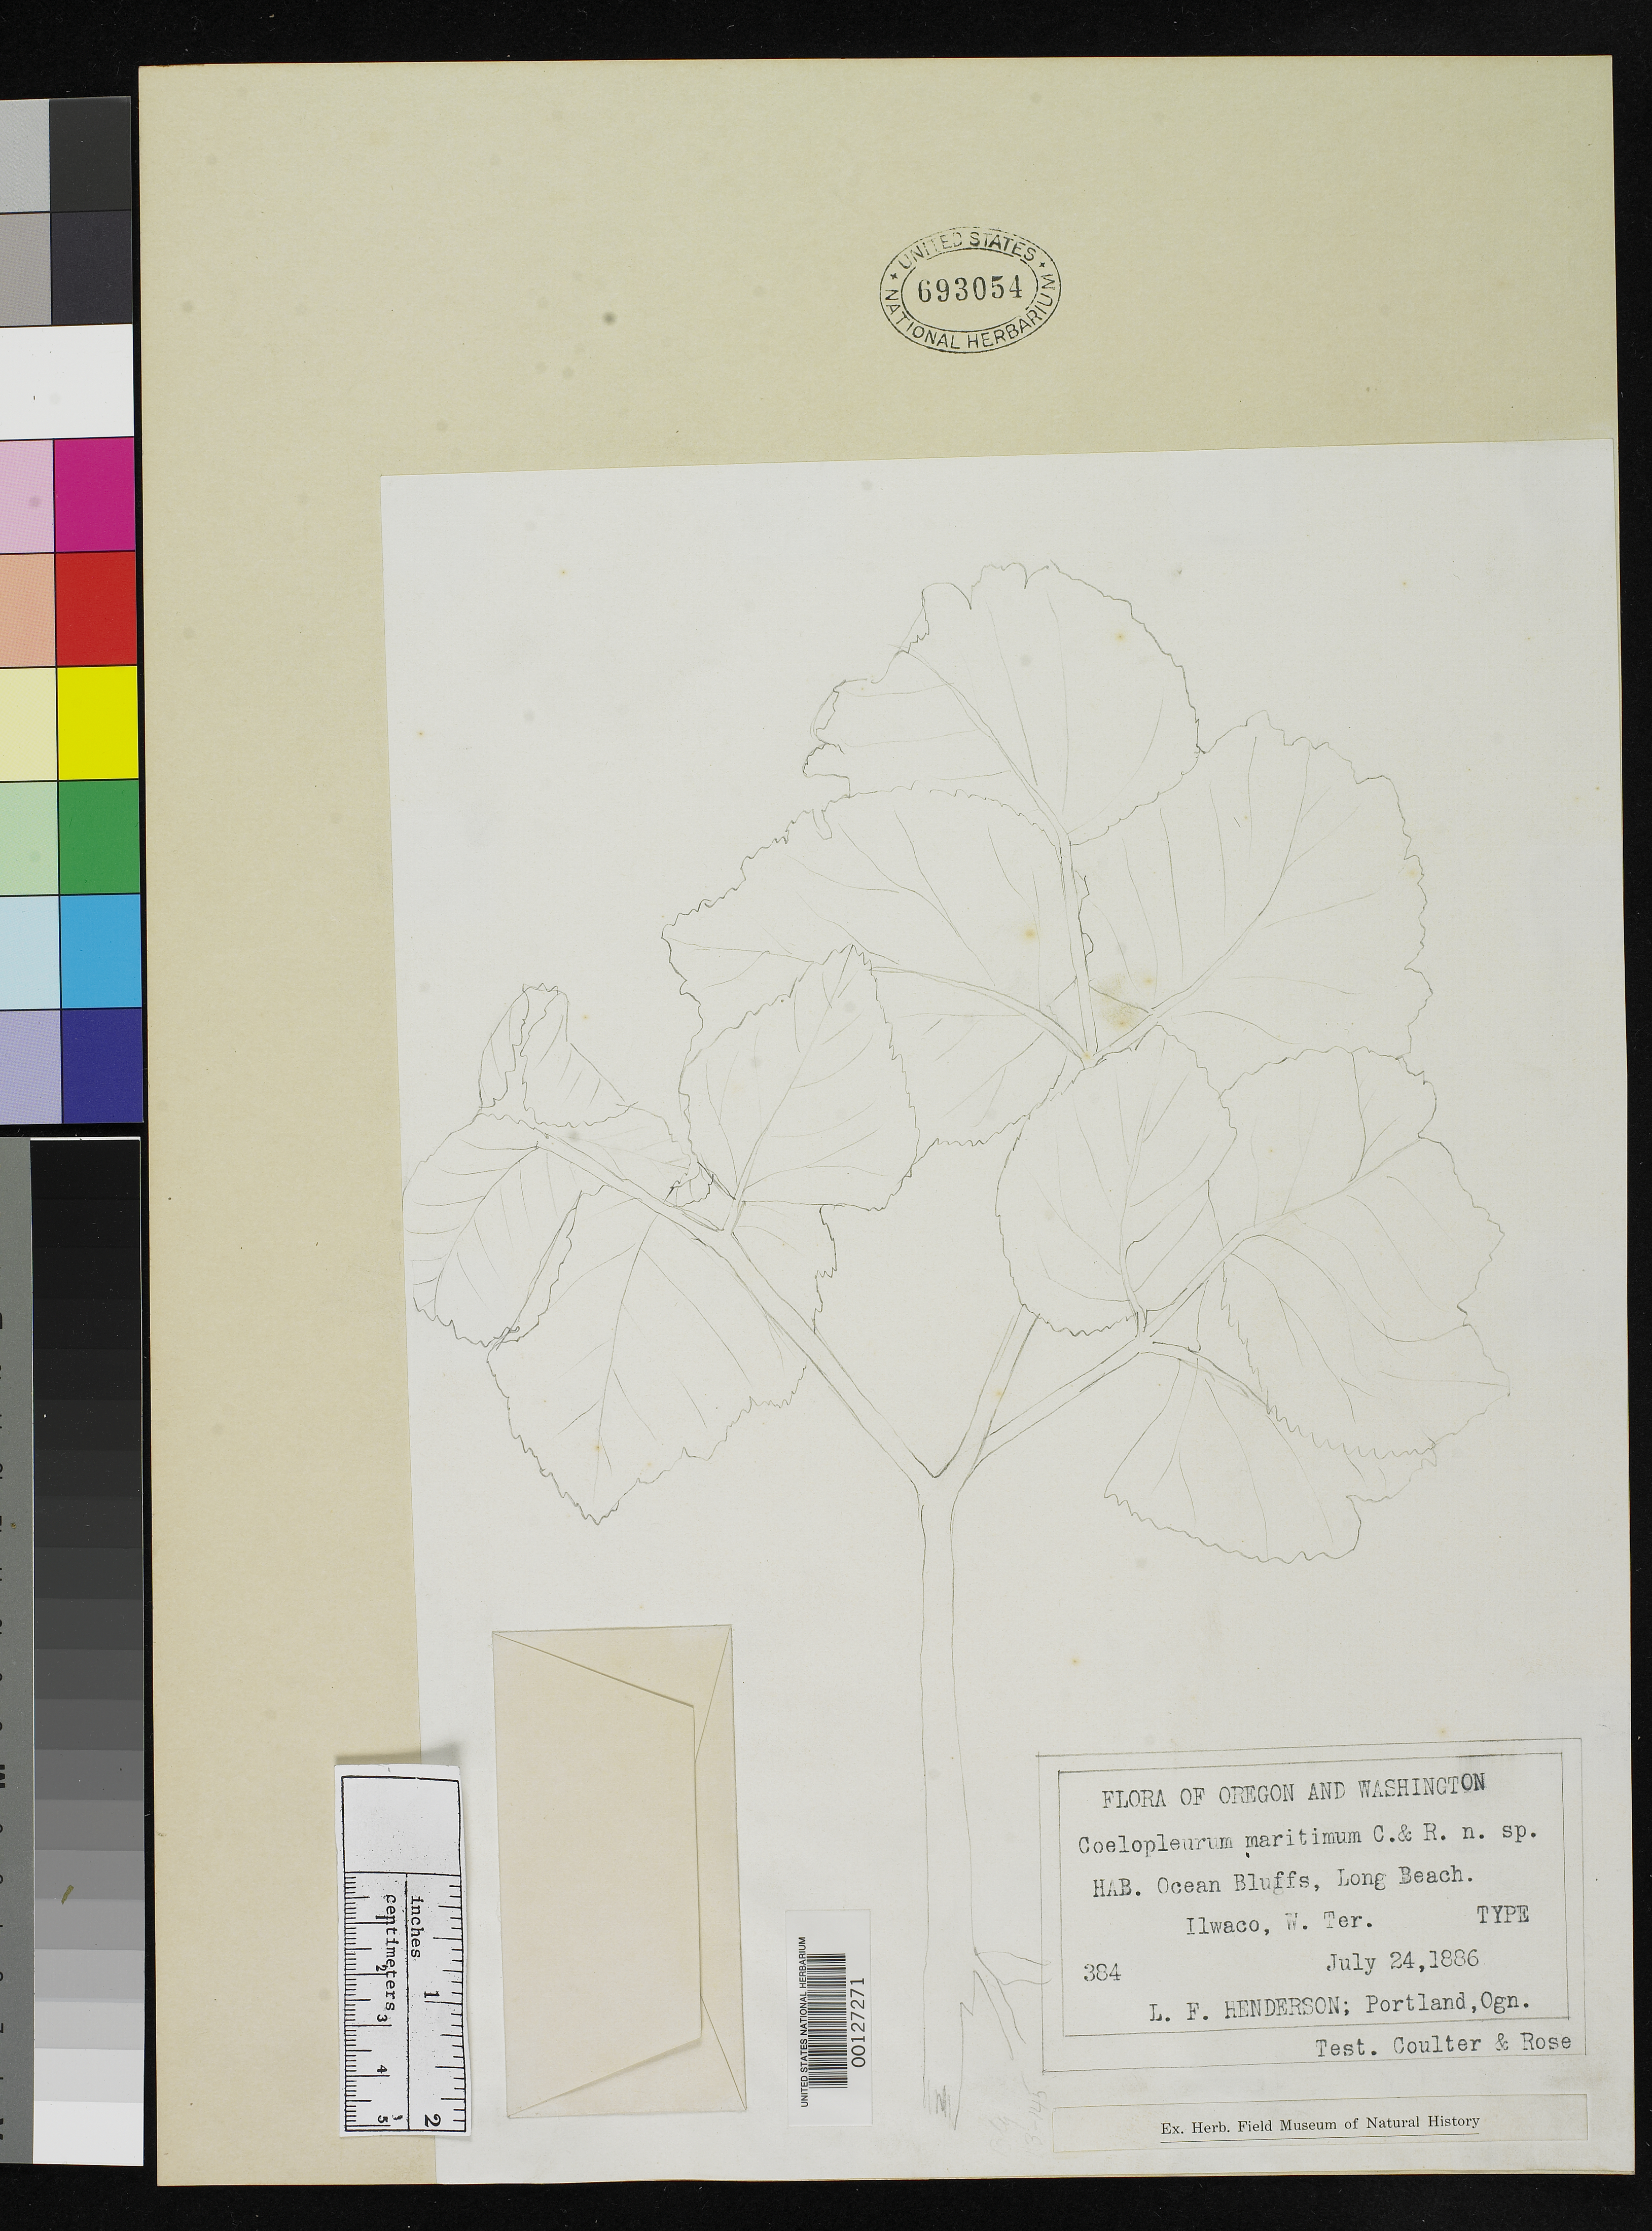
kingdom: Plantae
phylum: Tracheophyta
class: Magnoliopsida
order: Apiales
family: Apiaceae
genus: Coelopleurum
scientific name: Coelopleurum maritimum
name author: J.M. Coult. & Rose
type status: Type Material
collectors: L. F. Henderson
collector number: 384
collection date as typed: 24 Jul 1886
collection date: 1886-07-24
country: United States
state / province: Washington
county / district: Pacific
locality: Ilwaco, Long Beach, wet ocean bluffs.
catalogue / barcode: US 693054